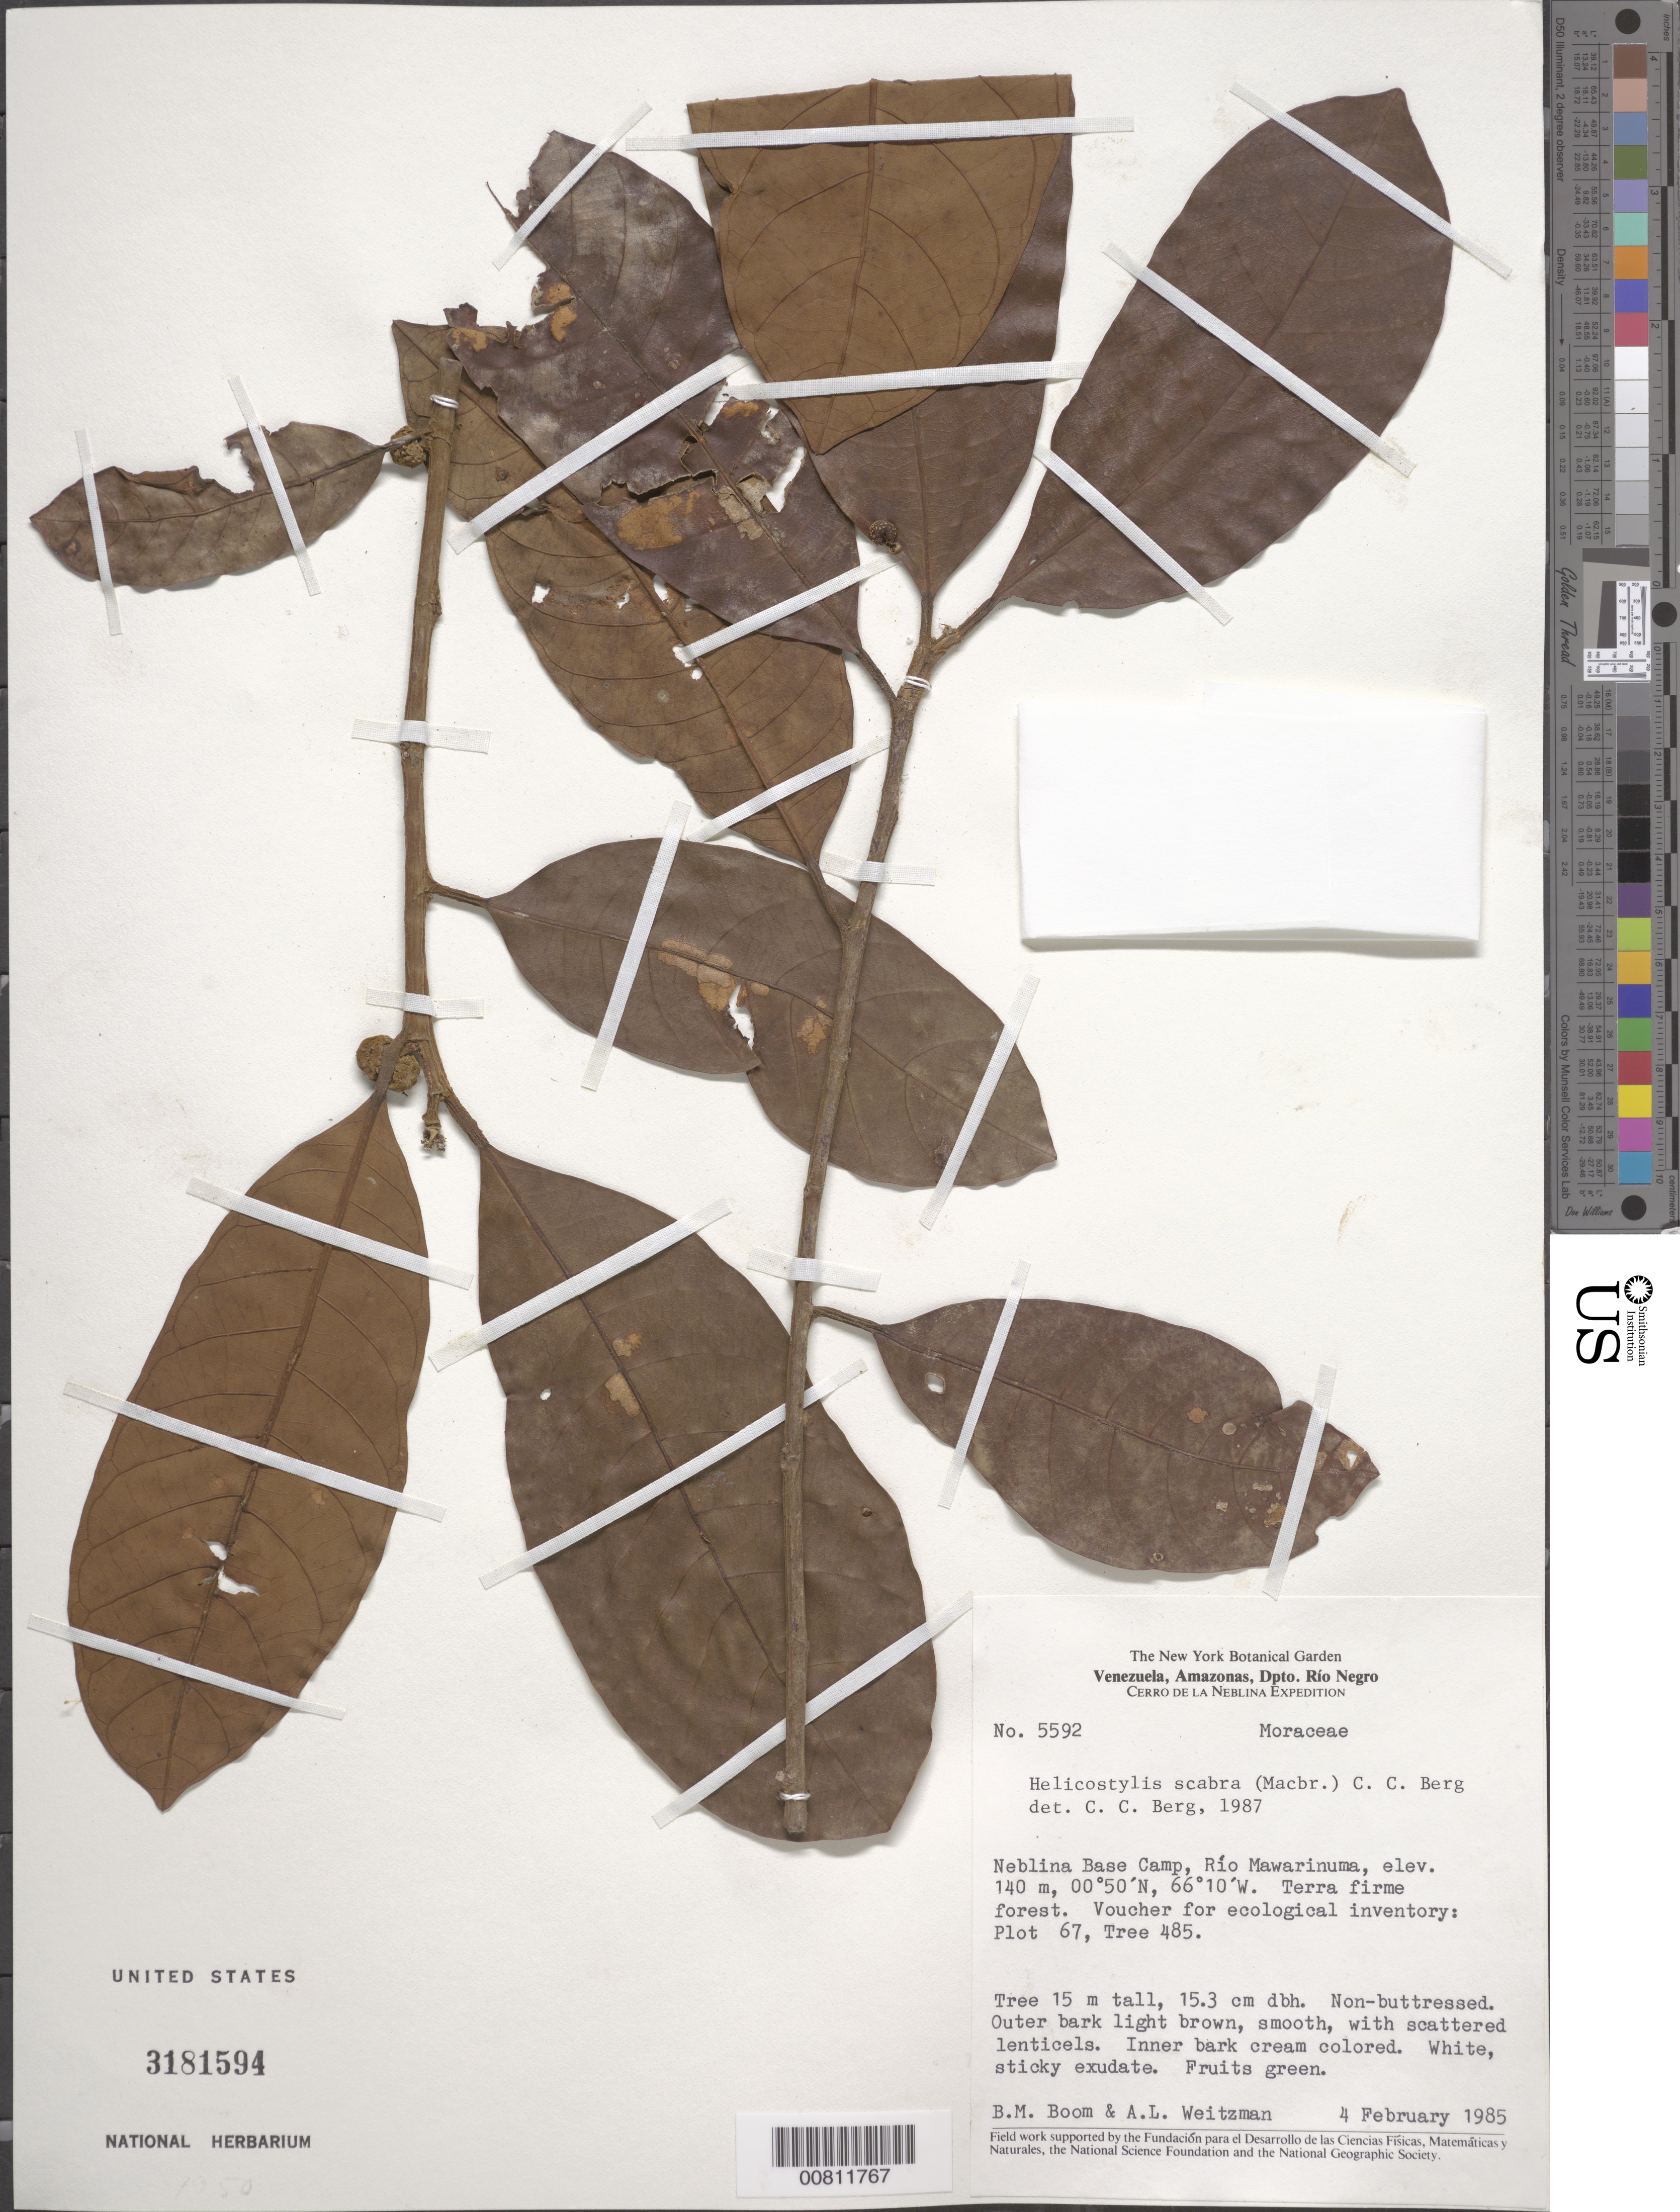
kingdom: Plantae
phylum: Tracheophyta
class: Magnoliopsida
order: Rosales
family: Moraceae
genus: Helicostylis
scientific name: Helicostylis scabra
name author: (J.F. Macbr.) C.C. Berg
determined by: Berg, C. C.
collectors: B. M. Boom & A. L. Weitzman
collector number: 5592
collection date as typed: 4-Feb-85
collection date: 1985-02-04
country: Venezuela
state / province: Amazonas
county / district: Río Negro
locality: Cerro de la Neblina Base Camp, Río Mawarinuma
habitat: Terra firme forest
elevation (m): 140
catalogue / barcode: US 3181594